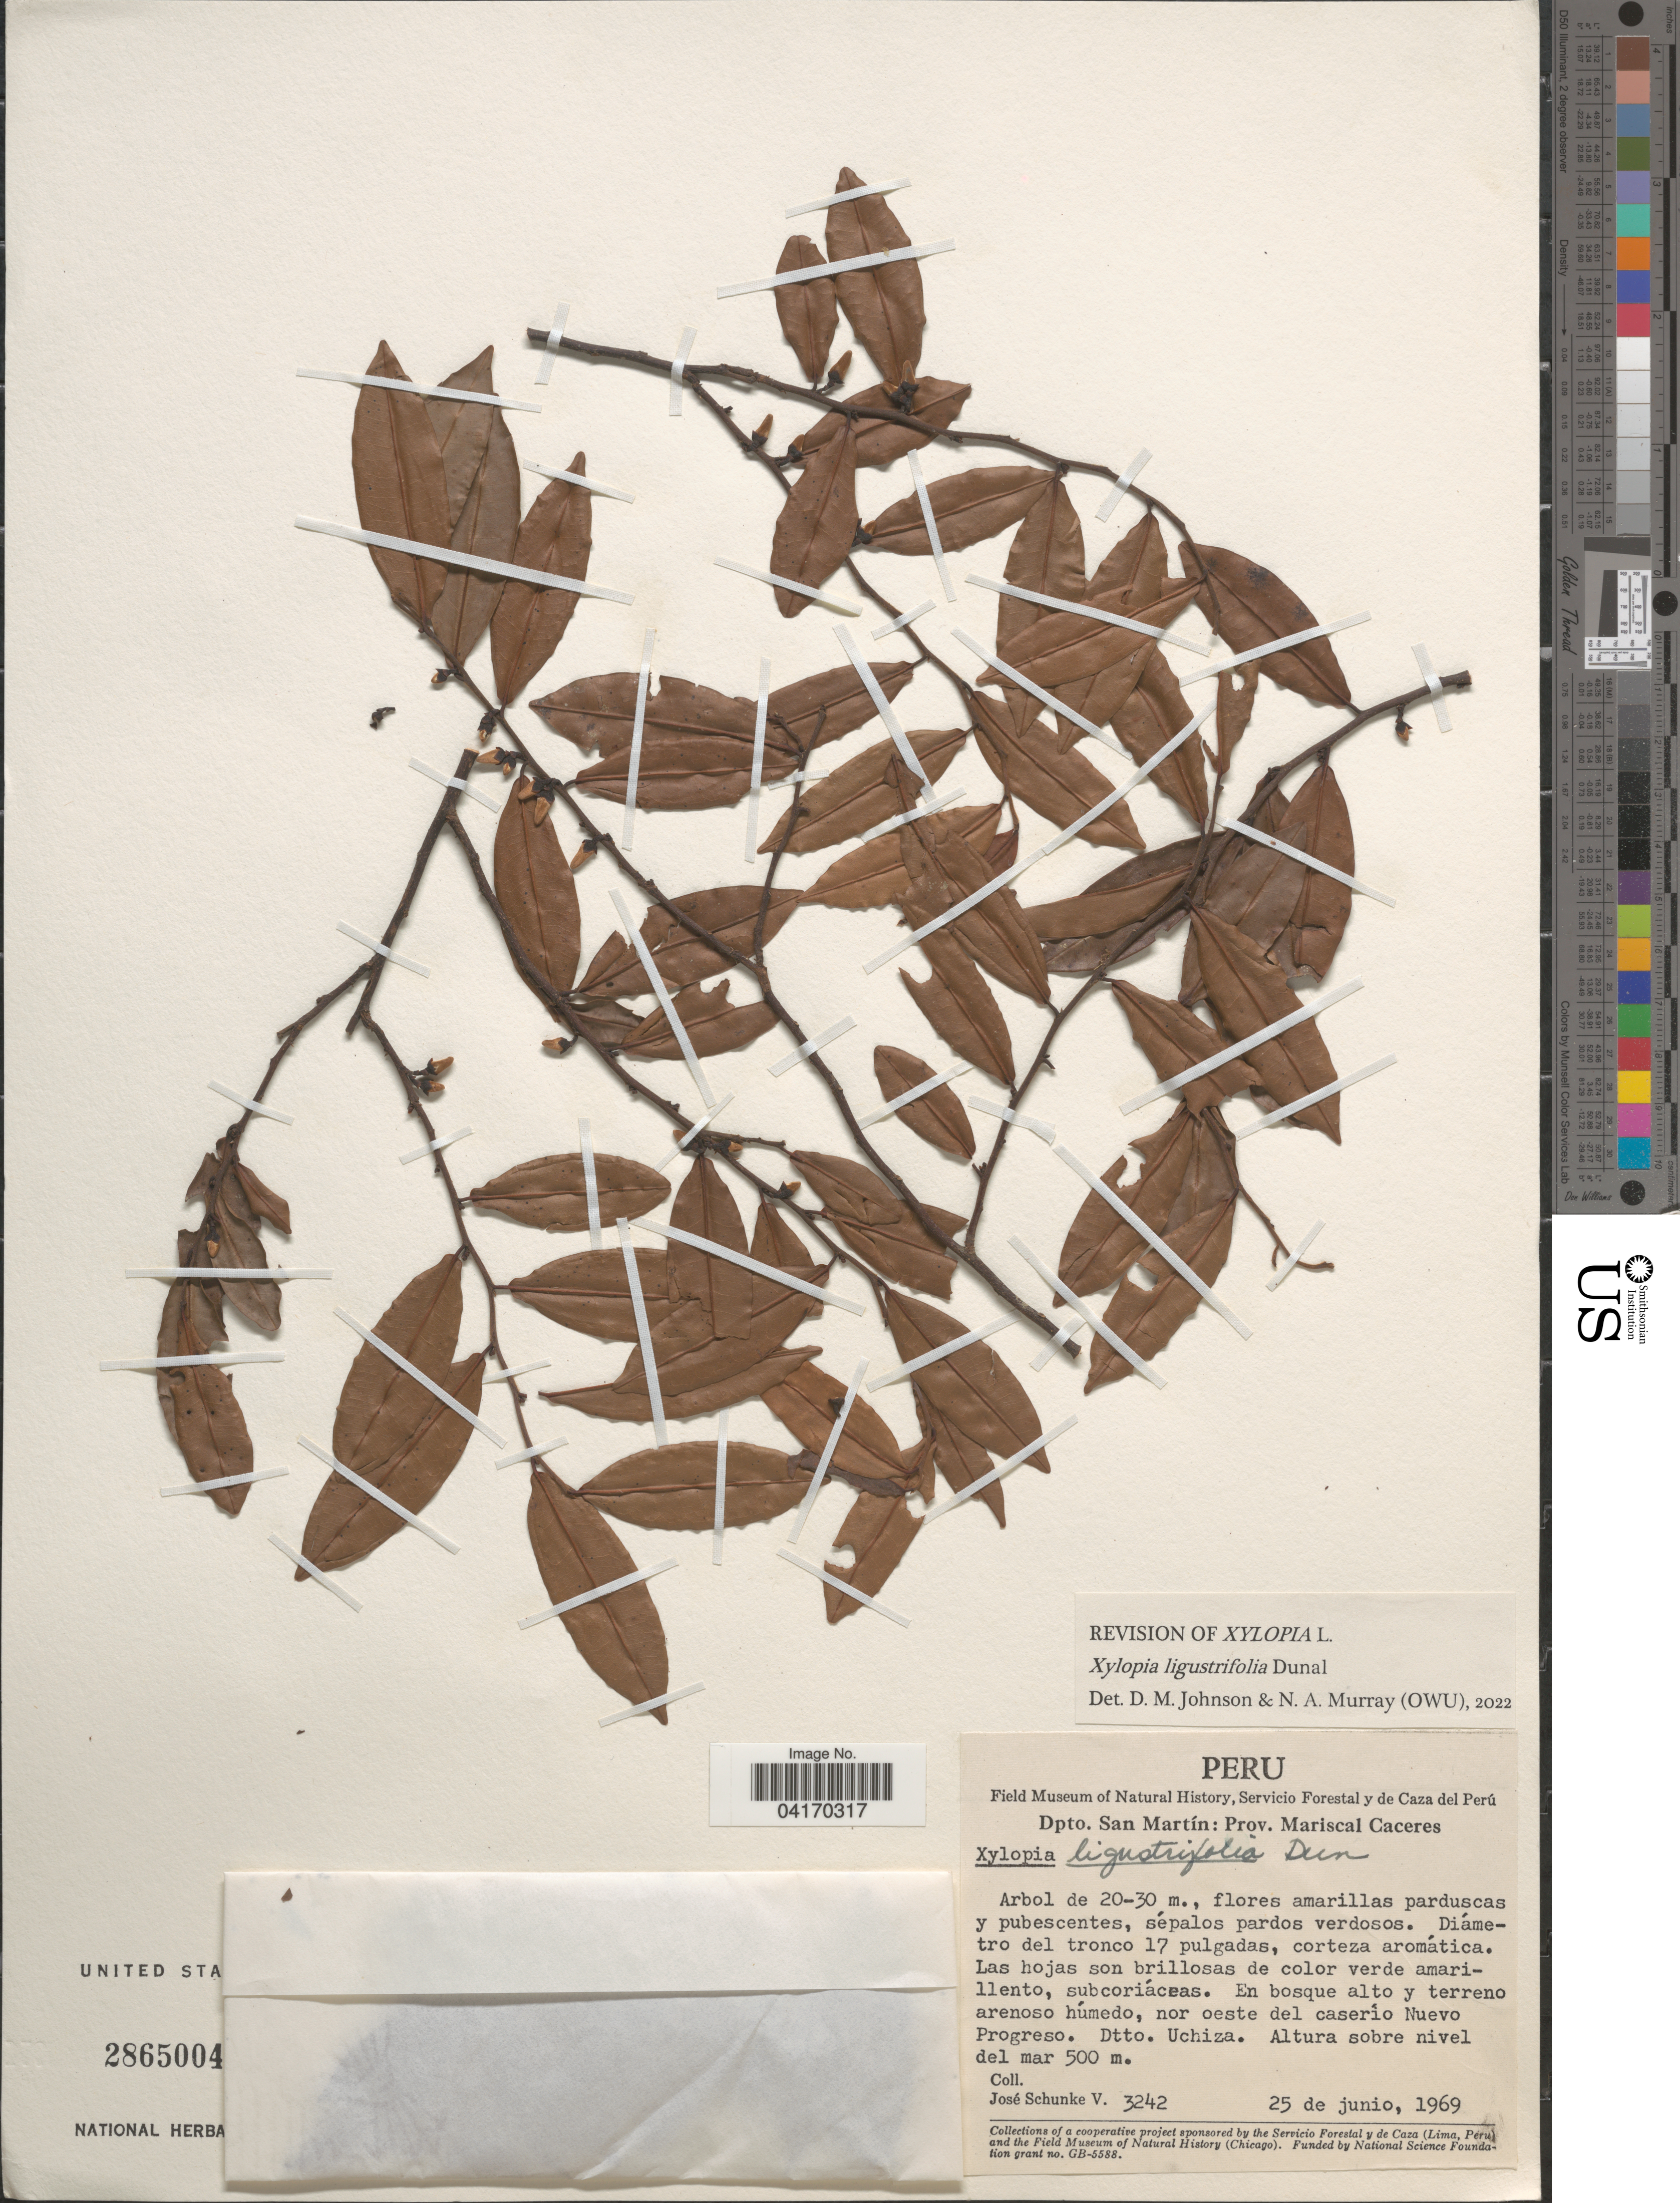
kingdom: Plantae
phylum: Tracheophyta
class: Magnoliopsida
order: Magnoliales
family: Annonaceae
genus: Xylopia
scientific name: Xylopia ligustrifolia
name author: Dunal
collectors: J. Schunke Vigo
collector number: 3242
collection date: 1969-06-25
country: Peru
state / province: San Martin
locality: Dpto. San Martín: Prov. Mariscal Caceres. Nor oeste del caserío Nuevo Progreso. Dtto. Uchiza.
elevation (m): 500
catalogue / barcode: US 2865004